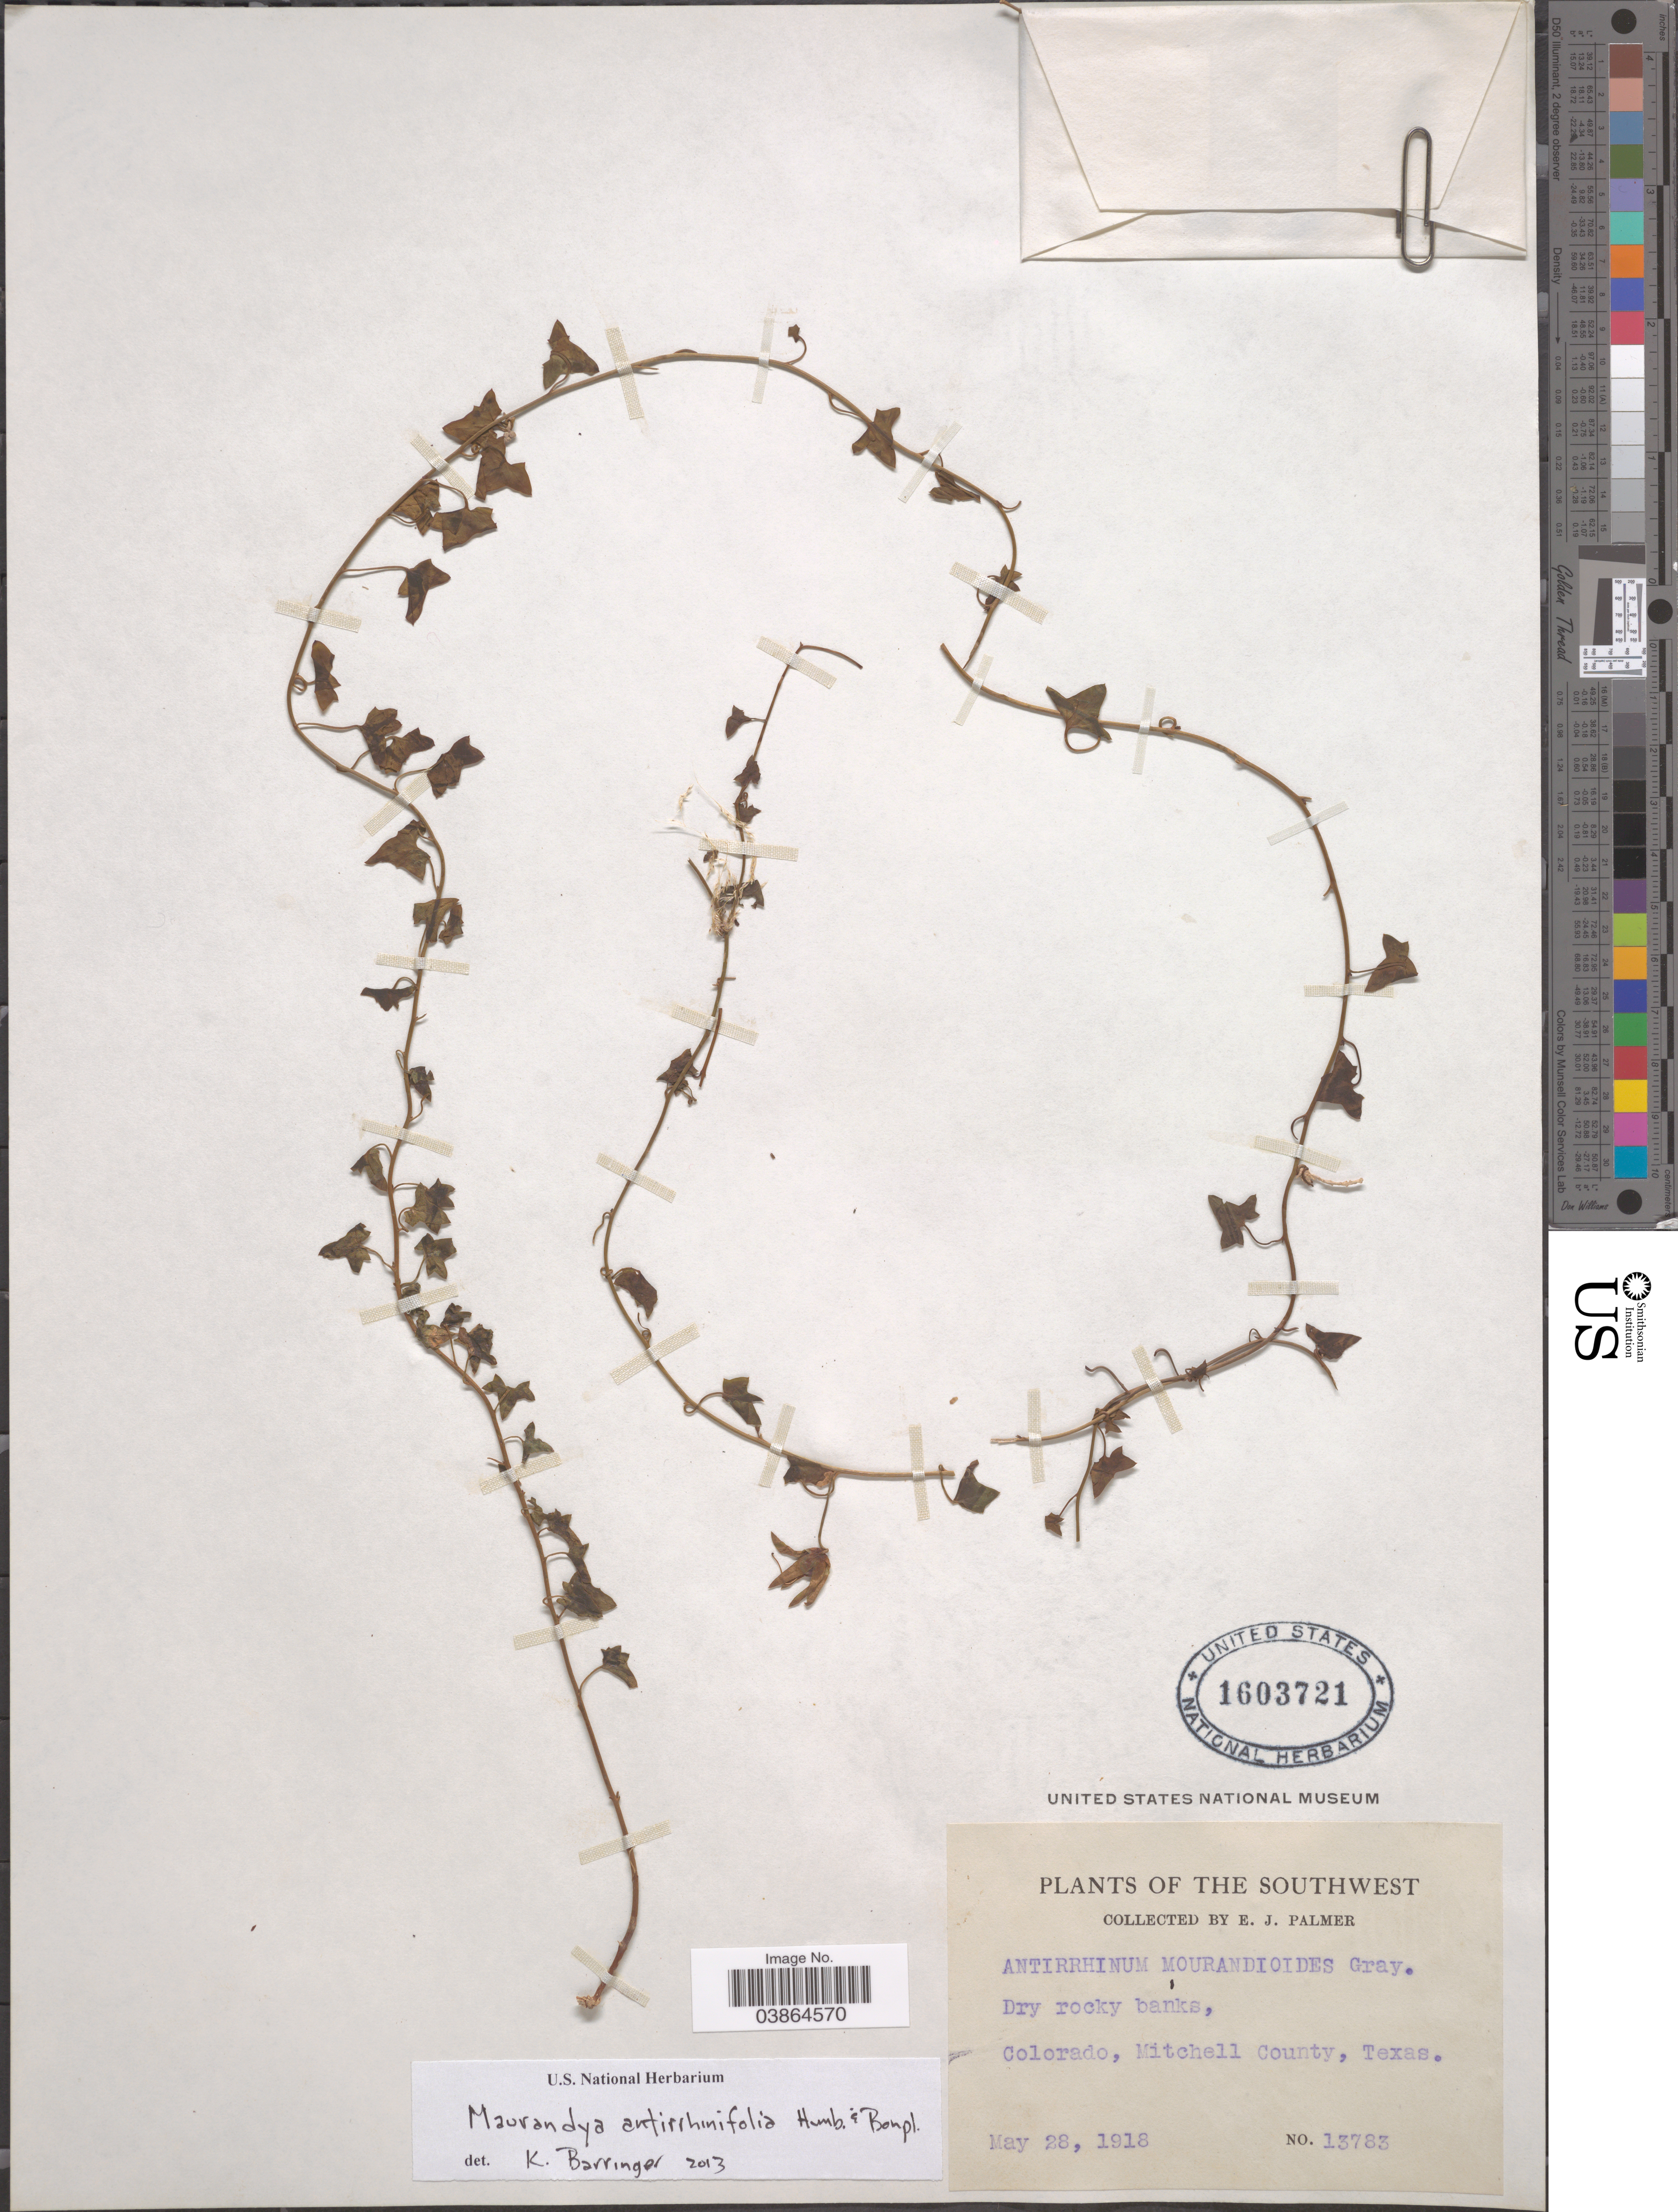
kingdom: Plantae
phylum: Tracheophyta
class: Magnoliopsida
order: Lamiales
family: Plantaginaceae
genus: Maurandya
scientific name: Maurandya antirrhiniflora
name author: Humb. & Bonpl. ex Willd.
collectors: E. J. Palmer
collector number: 13783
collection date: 1918-05-28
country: United States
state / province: Texas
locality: The Southwest. Colorado, Mitchell County.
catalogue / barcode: US 1603721